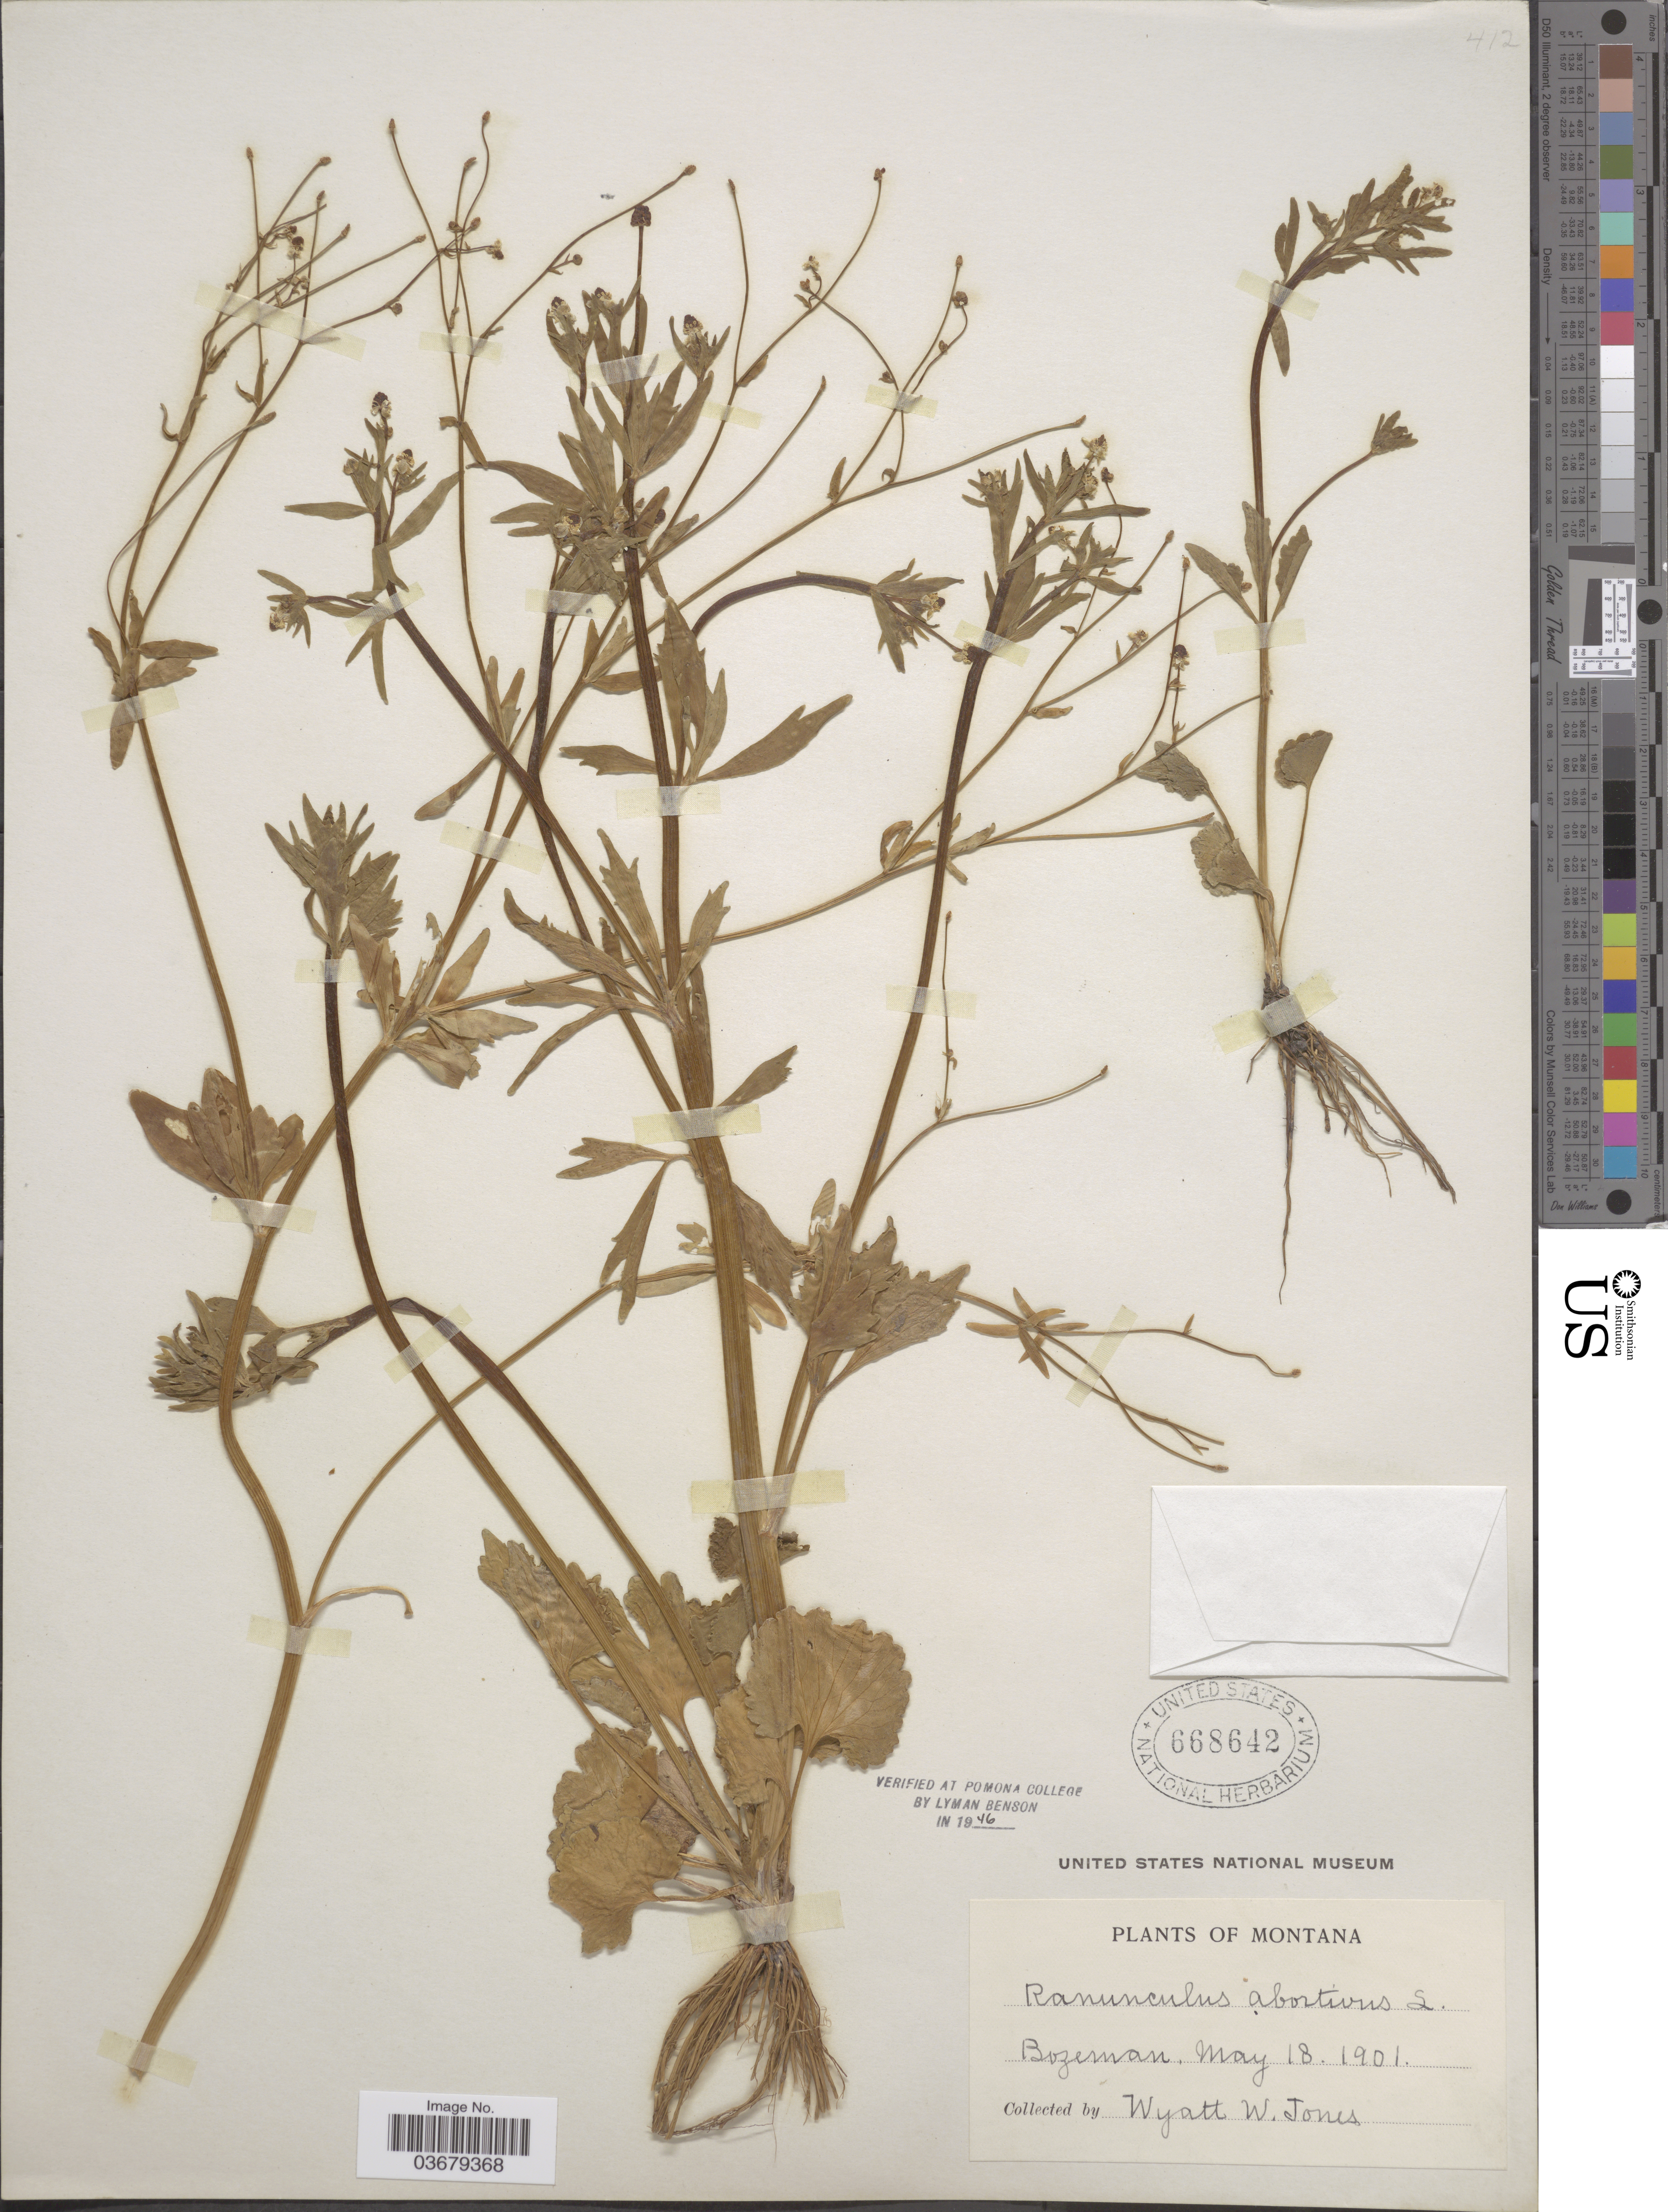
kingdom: Plantae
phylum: Tracheophyta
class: Magnoliopsida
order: Ranunculales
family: Ranunculaceae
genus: Ranunculus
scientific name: Ranunculus abortivus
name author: L.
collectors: W. W. Jones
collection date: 1901-05-18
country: United States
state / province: Montana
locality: Bozeman.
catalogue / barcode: US 668642